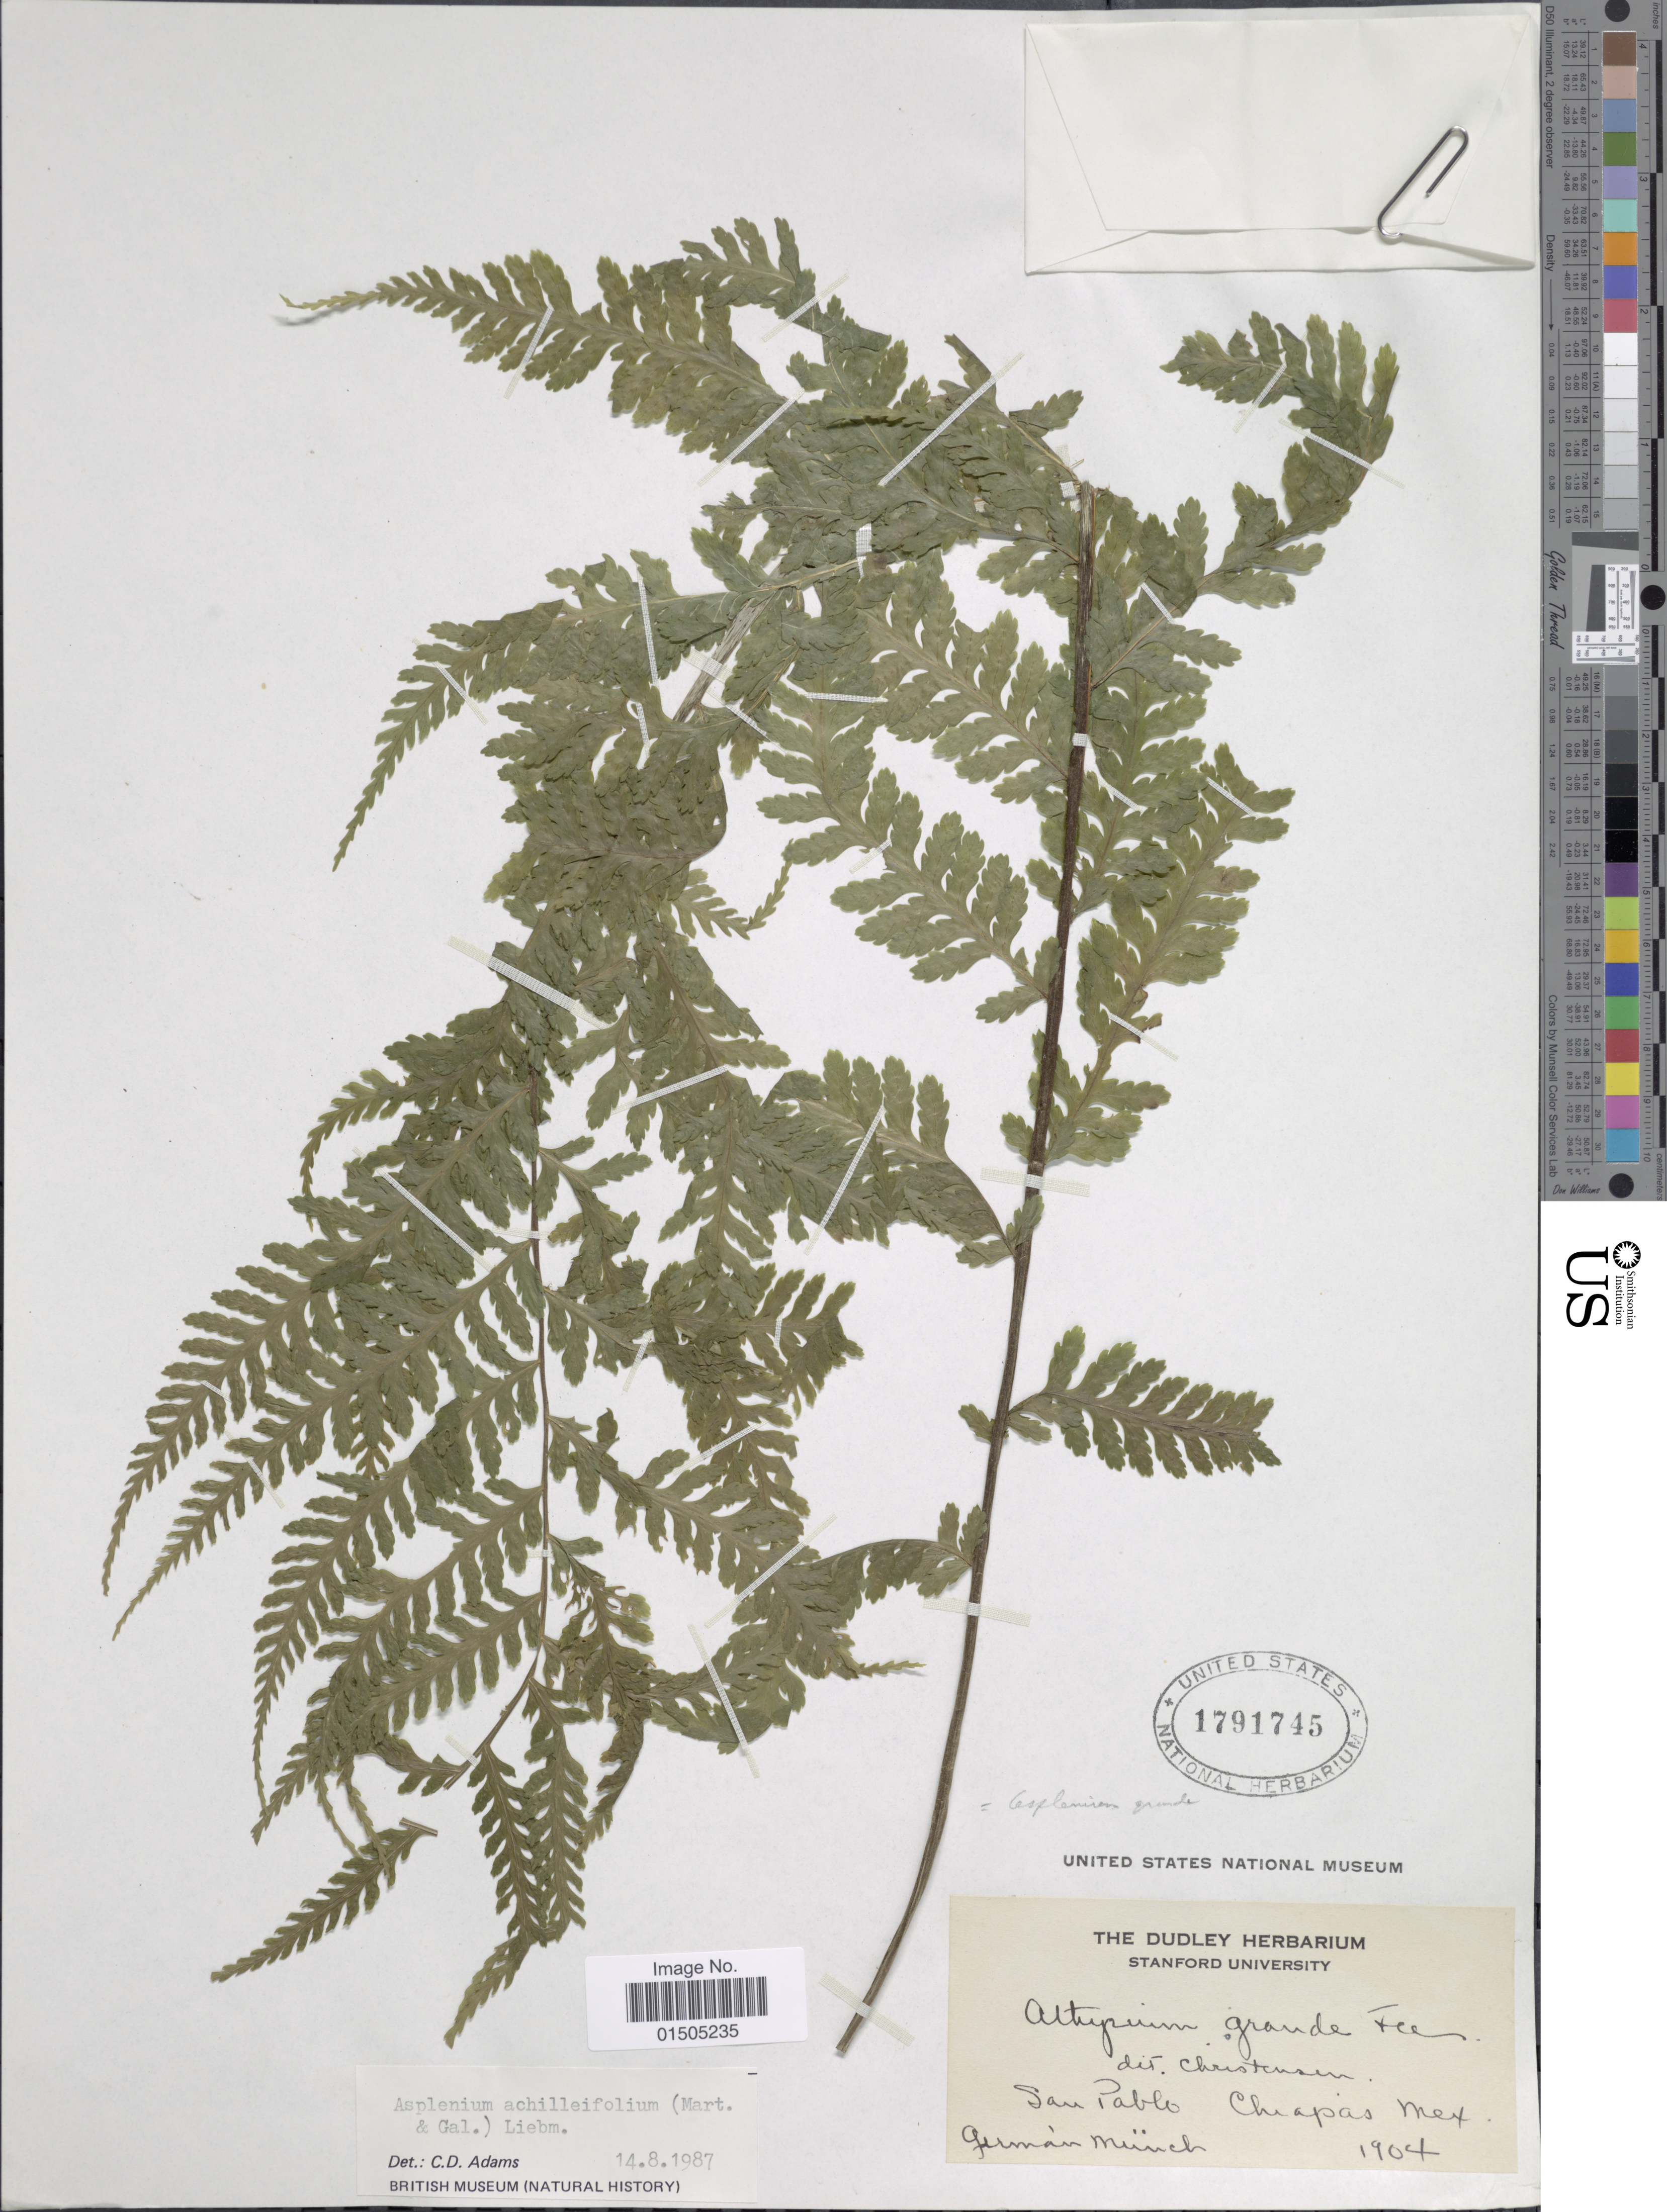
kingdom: Plantae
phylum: Tracheophyta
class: Polypodiopsida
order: Polypodiales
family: Aspleniaceae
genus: Asplenium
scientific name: Asplenium achilleifolium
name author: (M. Martens & Galeotti) Liebm.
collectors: G. Munch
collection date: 1904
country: Mexico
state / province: Chiapas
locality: San Pablo.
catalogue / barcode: US 1791745